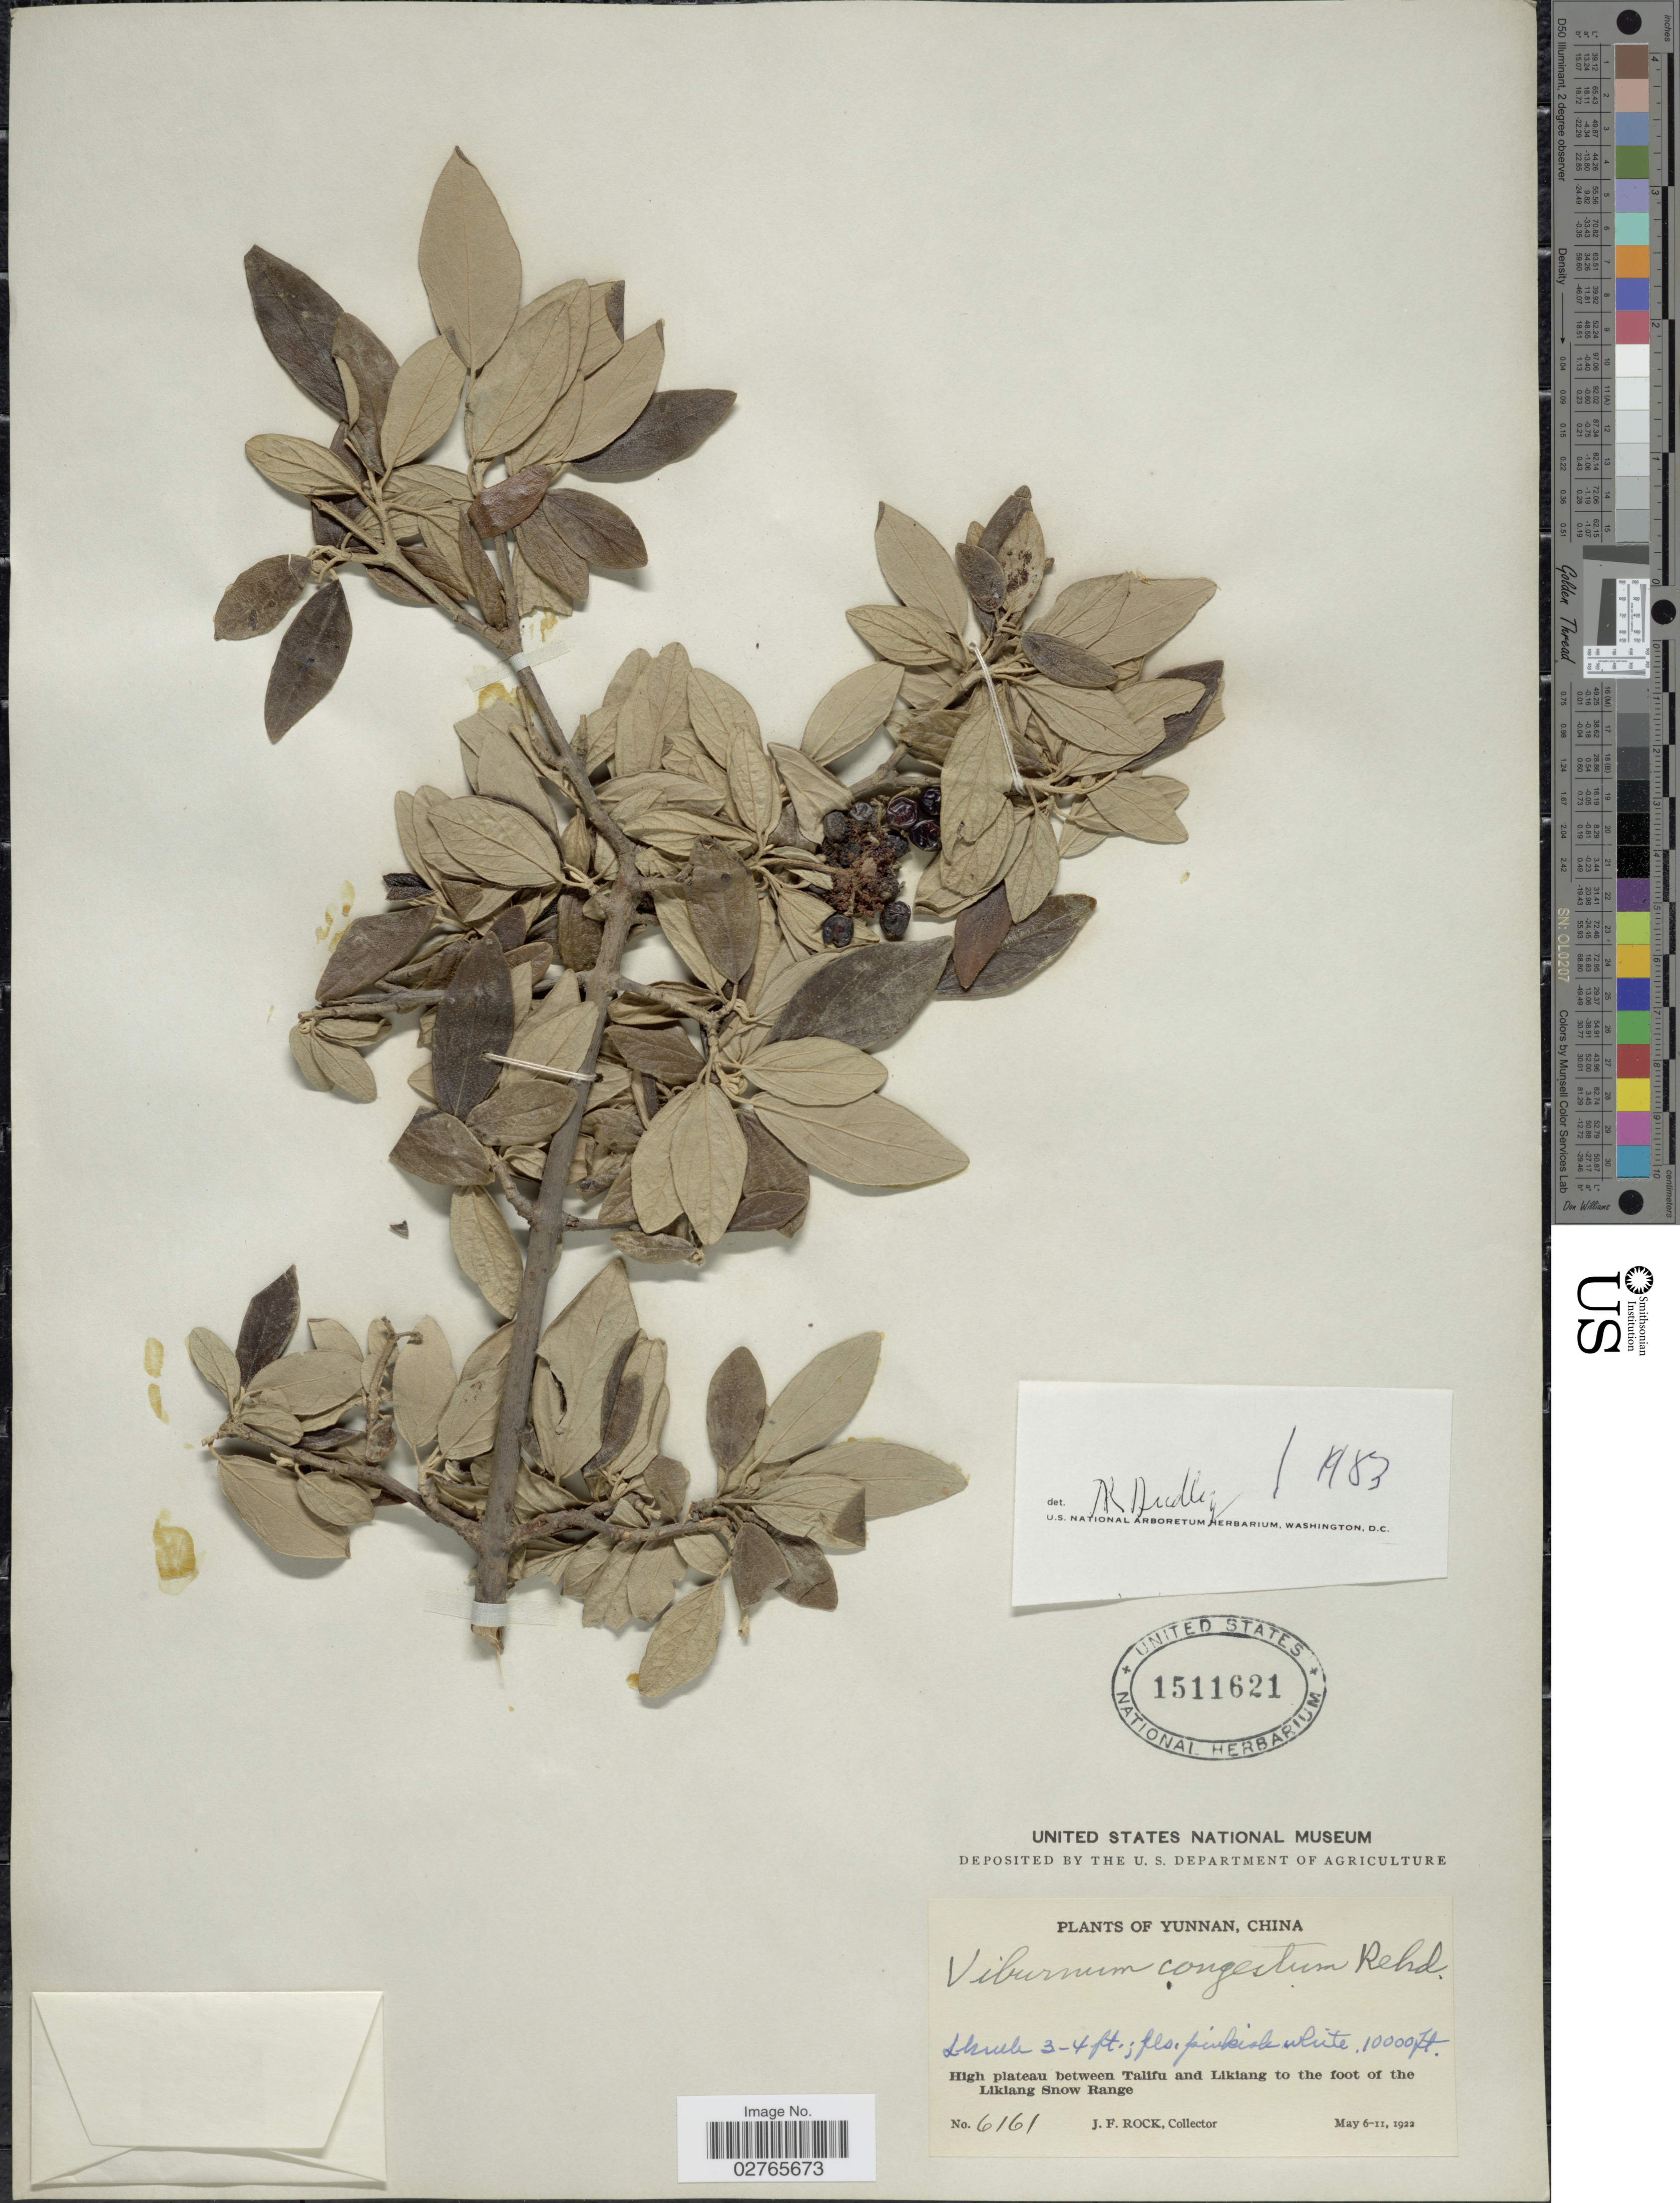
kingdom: Plantae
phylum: Tracheophyta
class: Magnoliopsida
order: Dipsacales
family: Viburnaceae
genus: Viburnum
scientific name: Viburnum congestum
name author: Rehder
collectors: J. Rock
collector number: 6161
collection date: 1922-05-06/1922-05-11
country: China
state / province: Yunnan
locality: High plateau between Talifu and Likiang to the foot of the Likiang Snow Range.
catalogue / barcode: US 1511621